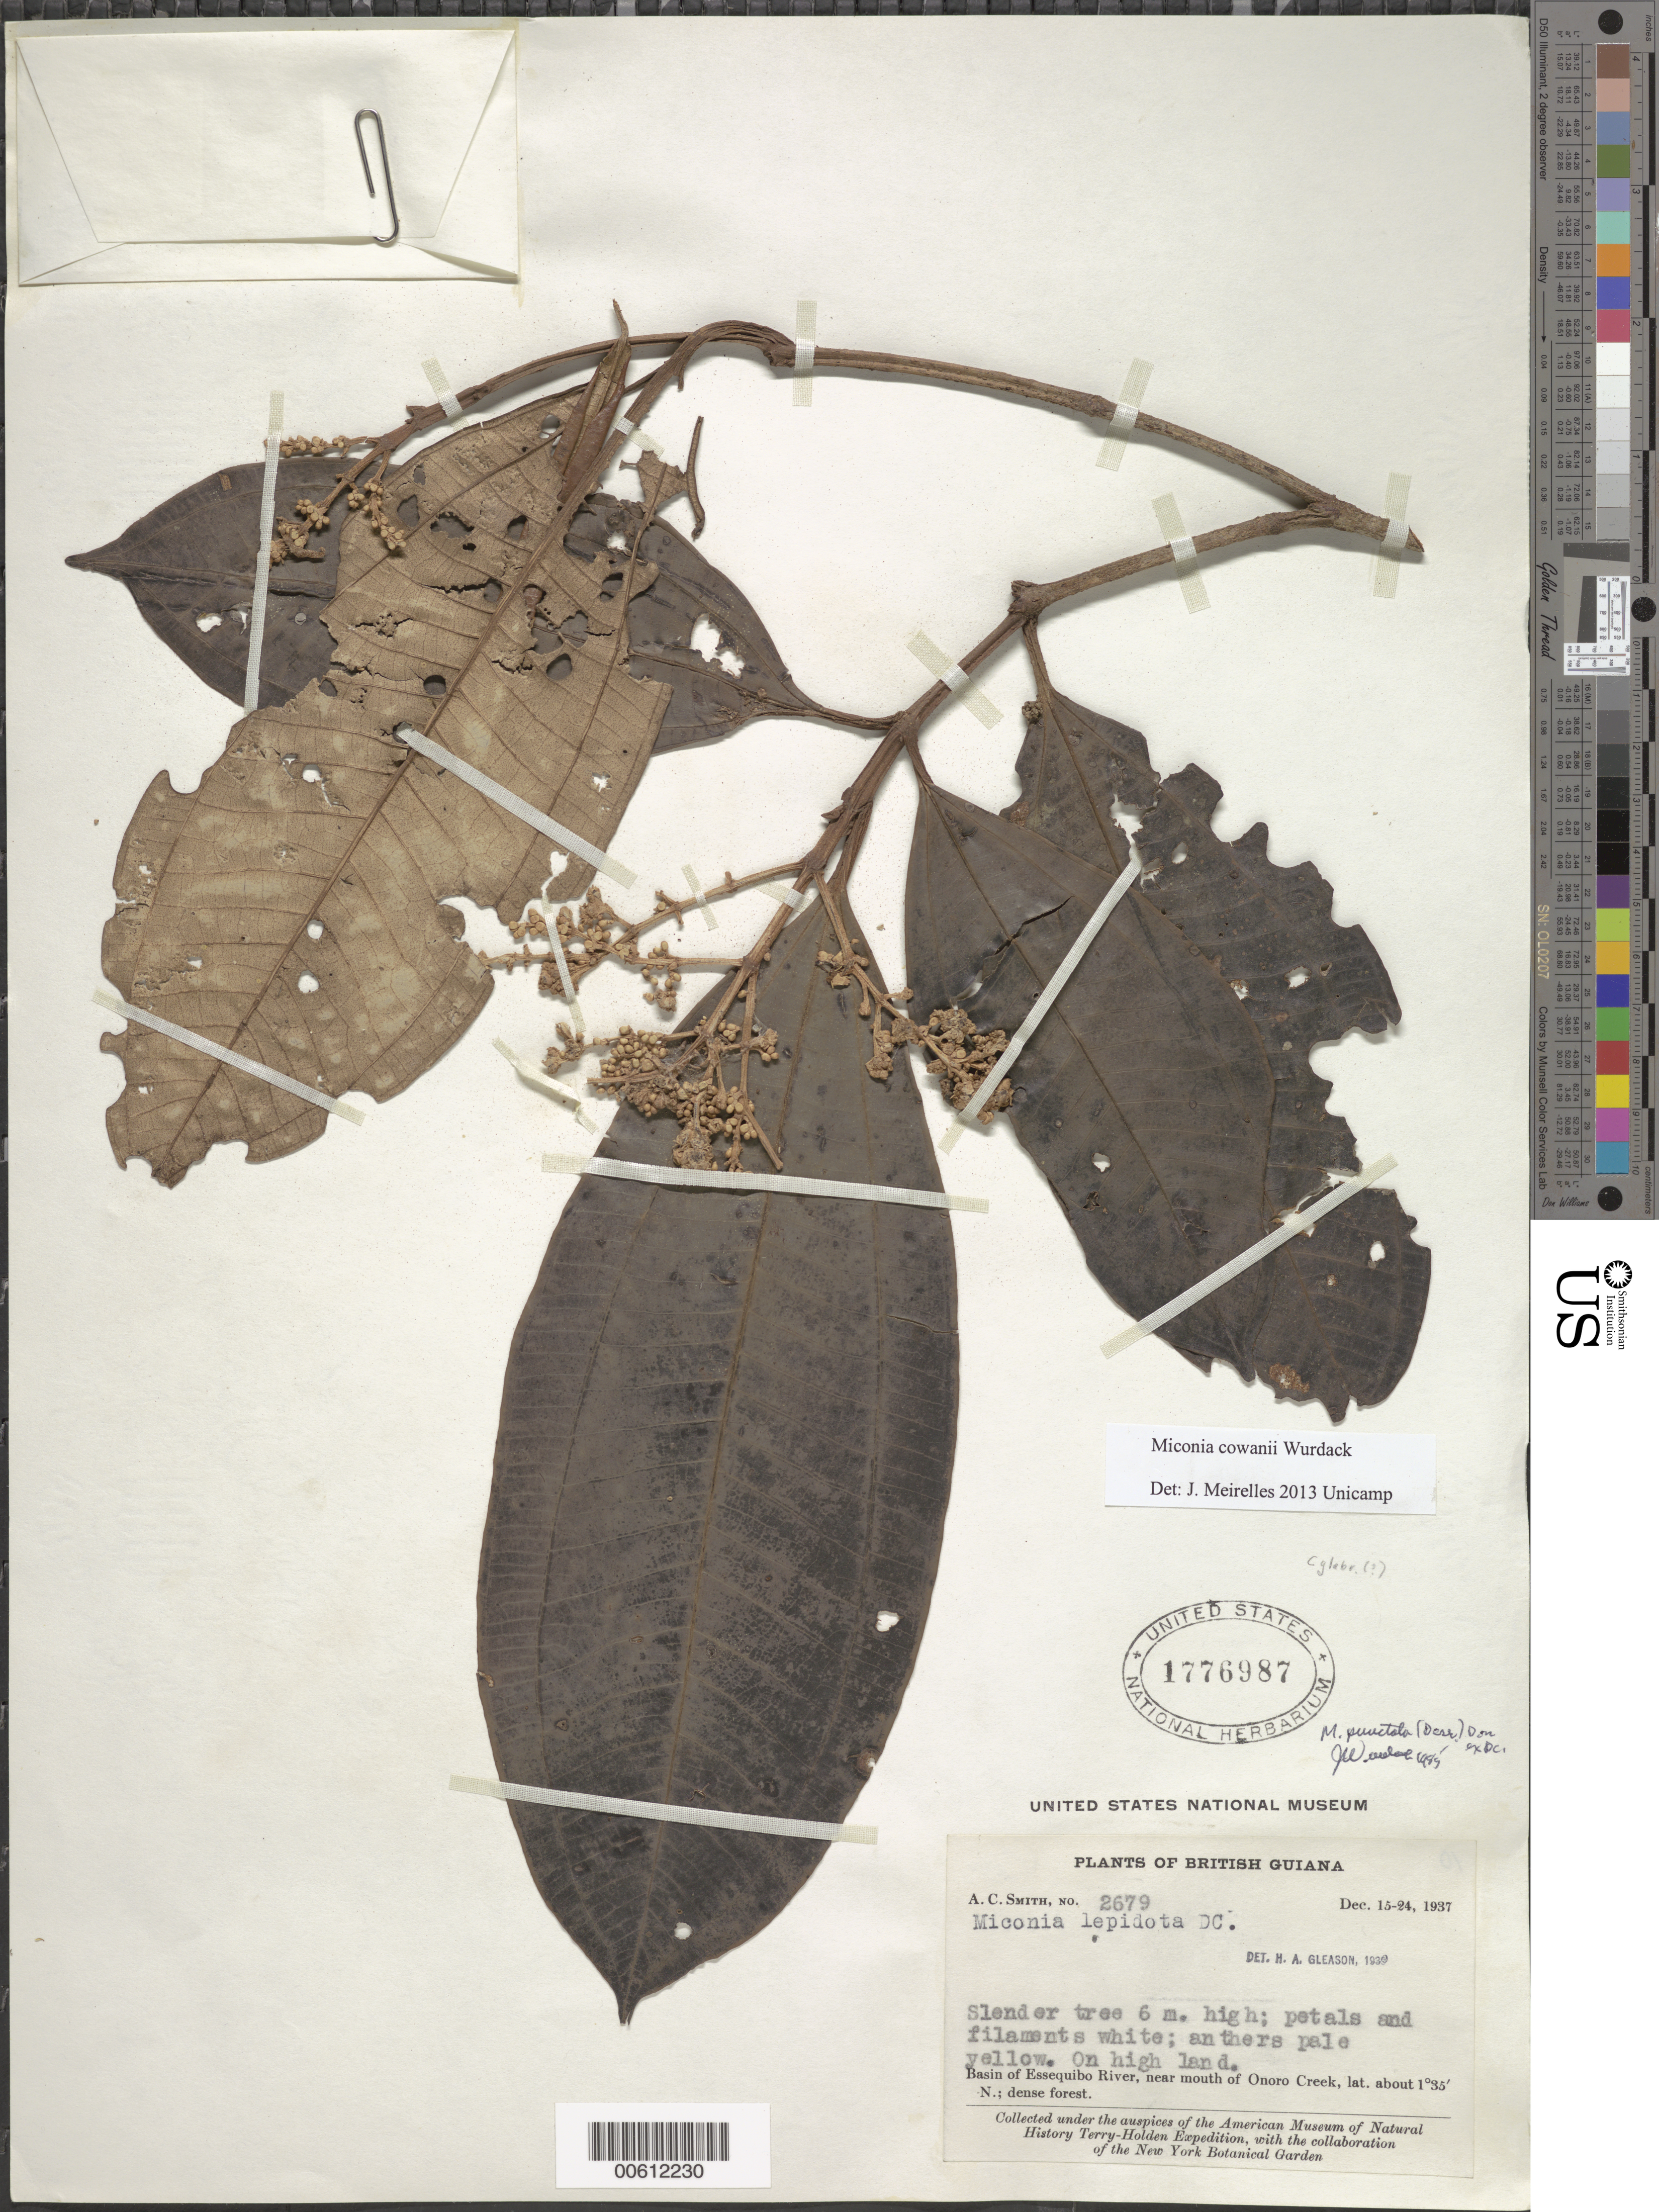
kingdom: Plantae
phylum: Tracheophyta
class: Magnoliopsida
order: Myrtales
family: Melastomataceae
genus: Miconia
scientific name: Miconia punctata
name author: (Desr.) D. Don ex DC.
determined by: Wurdack, John J., (US), US (UNITED STATES)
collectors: A. C. Smith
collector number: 2679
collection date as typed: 15-Dec-37 to 24-Dec-37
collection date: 1937-12-15/1937-12-24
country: Guyana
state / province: U. Takutu-U. Essequibo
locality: Onoro Creek (near mouth), Essequibo River basin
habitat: High land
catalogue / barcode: US 1776987